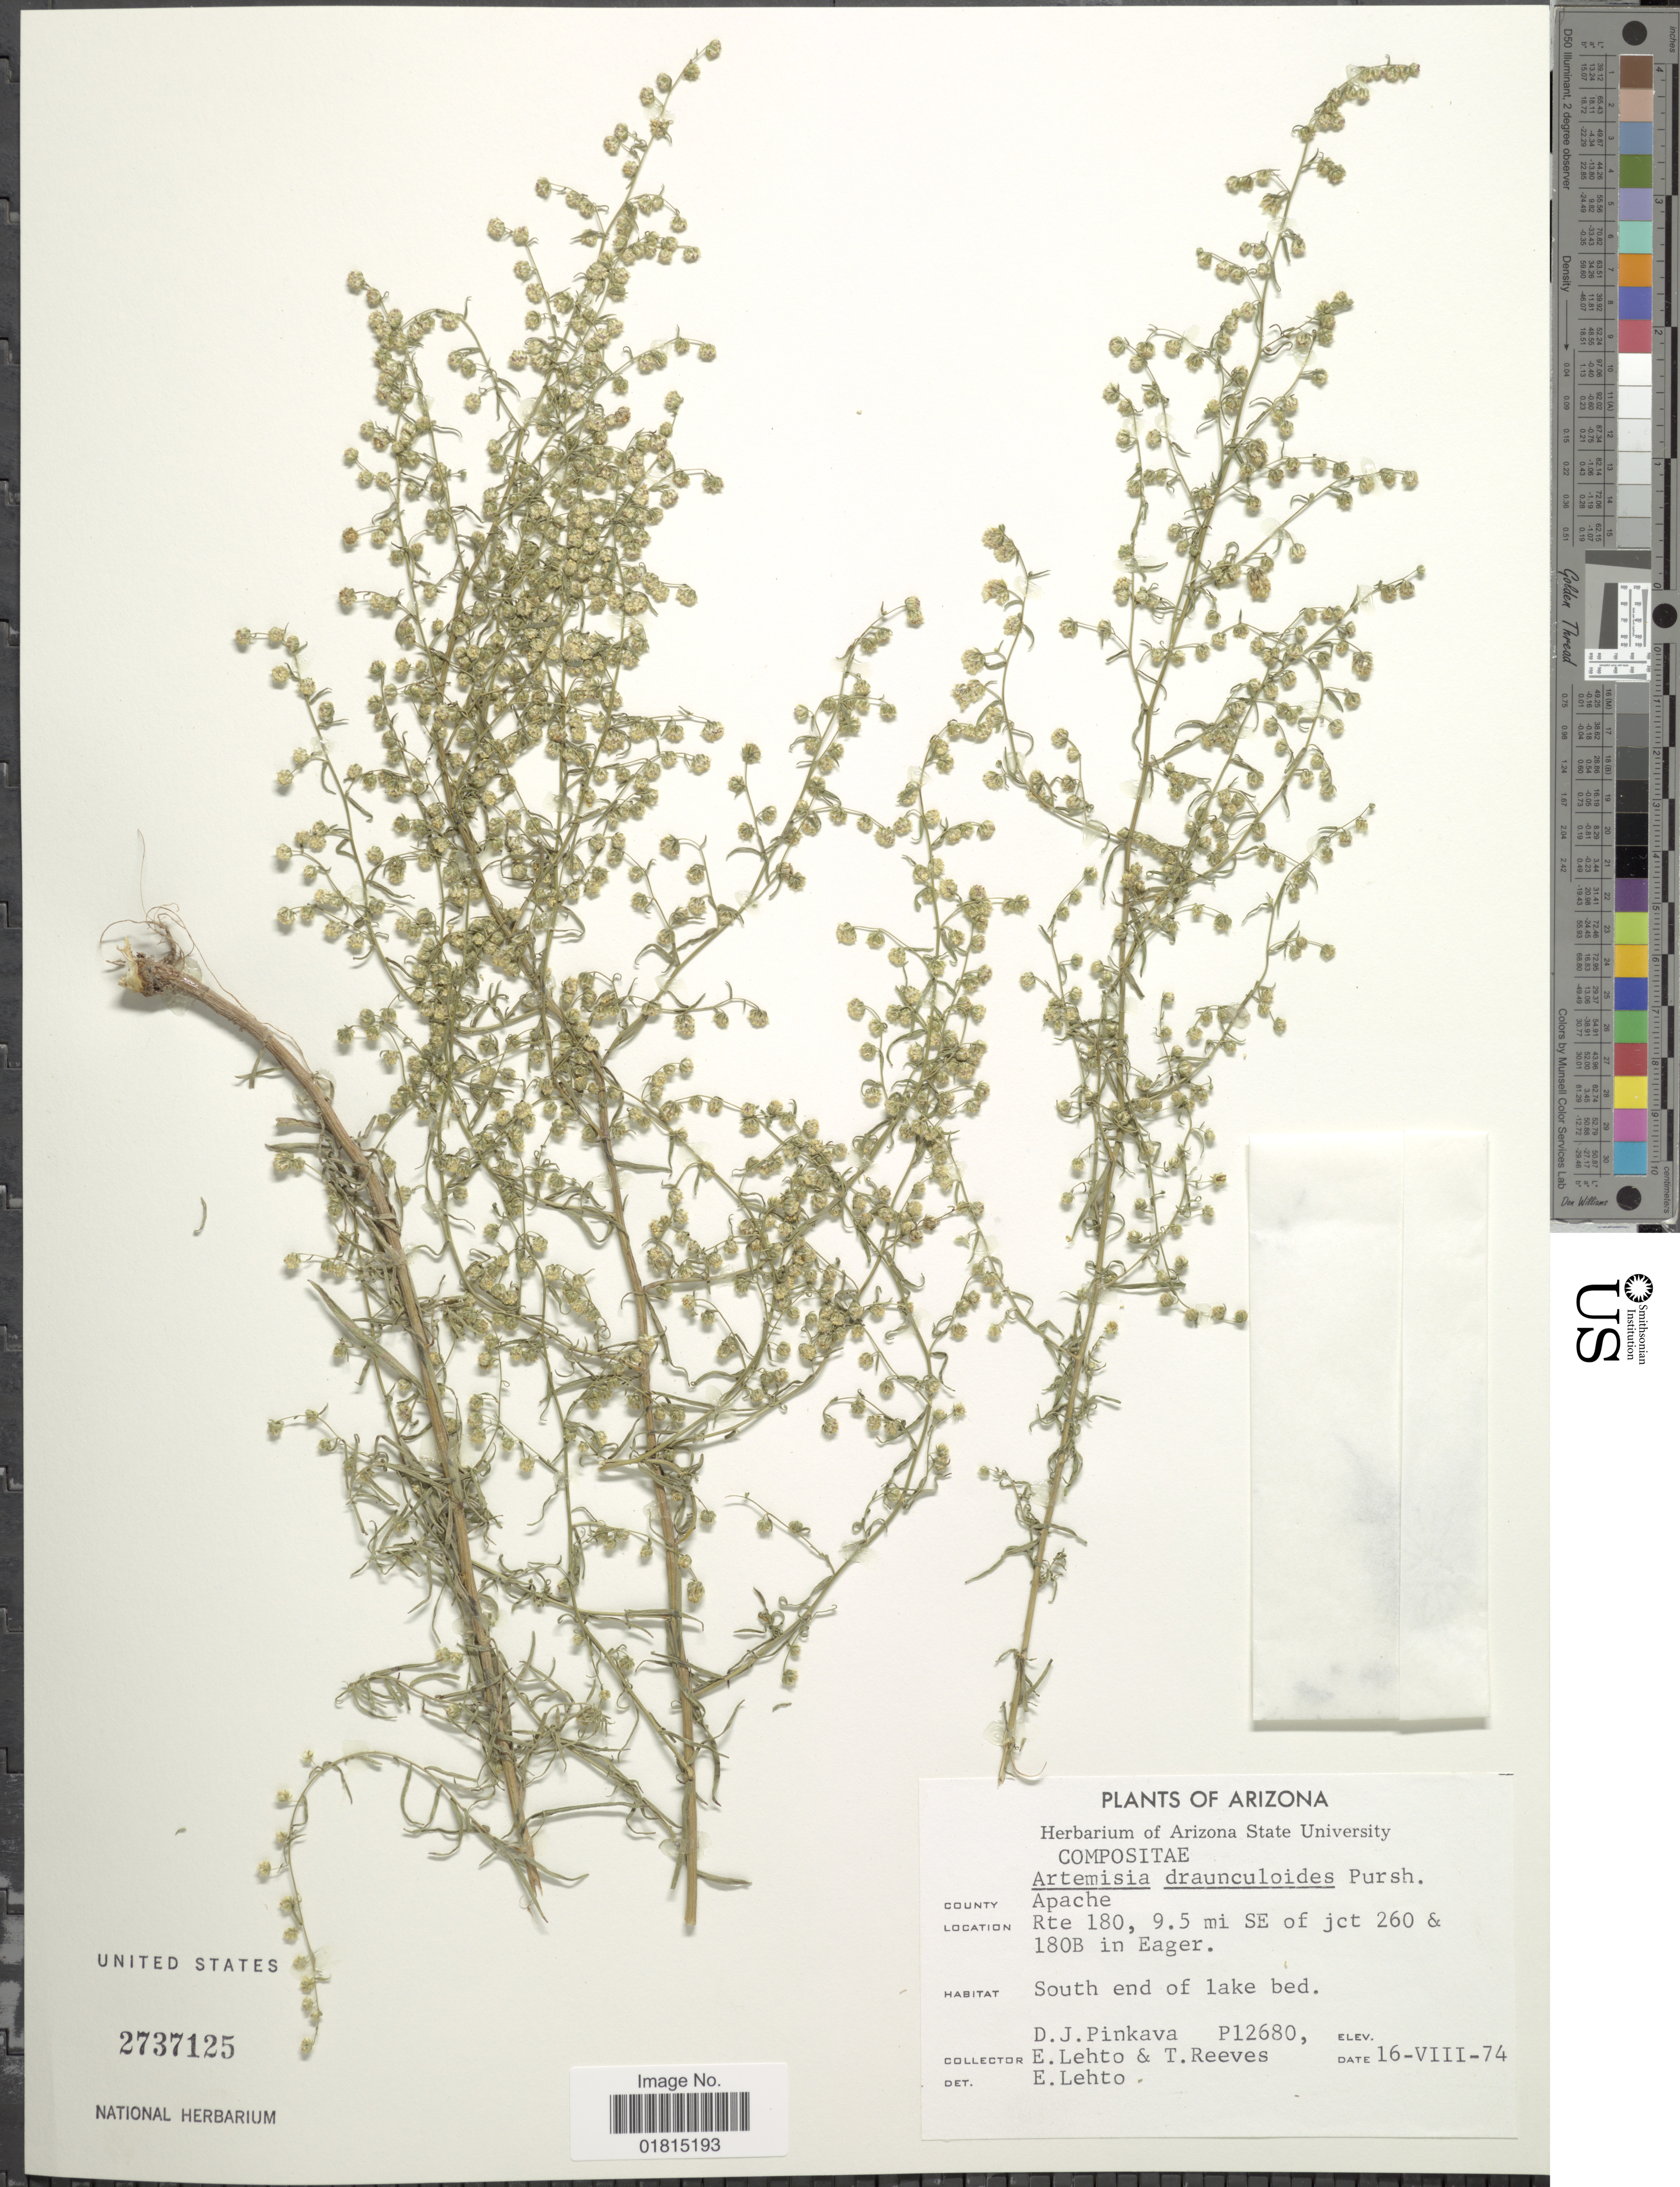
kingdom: Plantae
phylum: Tracheophyta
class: Magnoliopsida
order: Asterales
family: Asteraceae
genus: Artemisia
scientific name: Artemisia dracunculoides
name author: Pursh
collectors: D. J. Pinkava, E. Lehto & T. Reeves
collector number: P12680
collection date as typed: Transcribed d/m/y: 16/8/74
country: United States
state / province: Arizona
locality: County Apache. Rte 180, 9.5 mi SE of jct 260 & 180B in Eager. South end of lake bed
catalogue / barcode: US 2737125